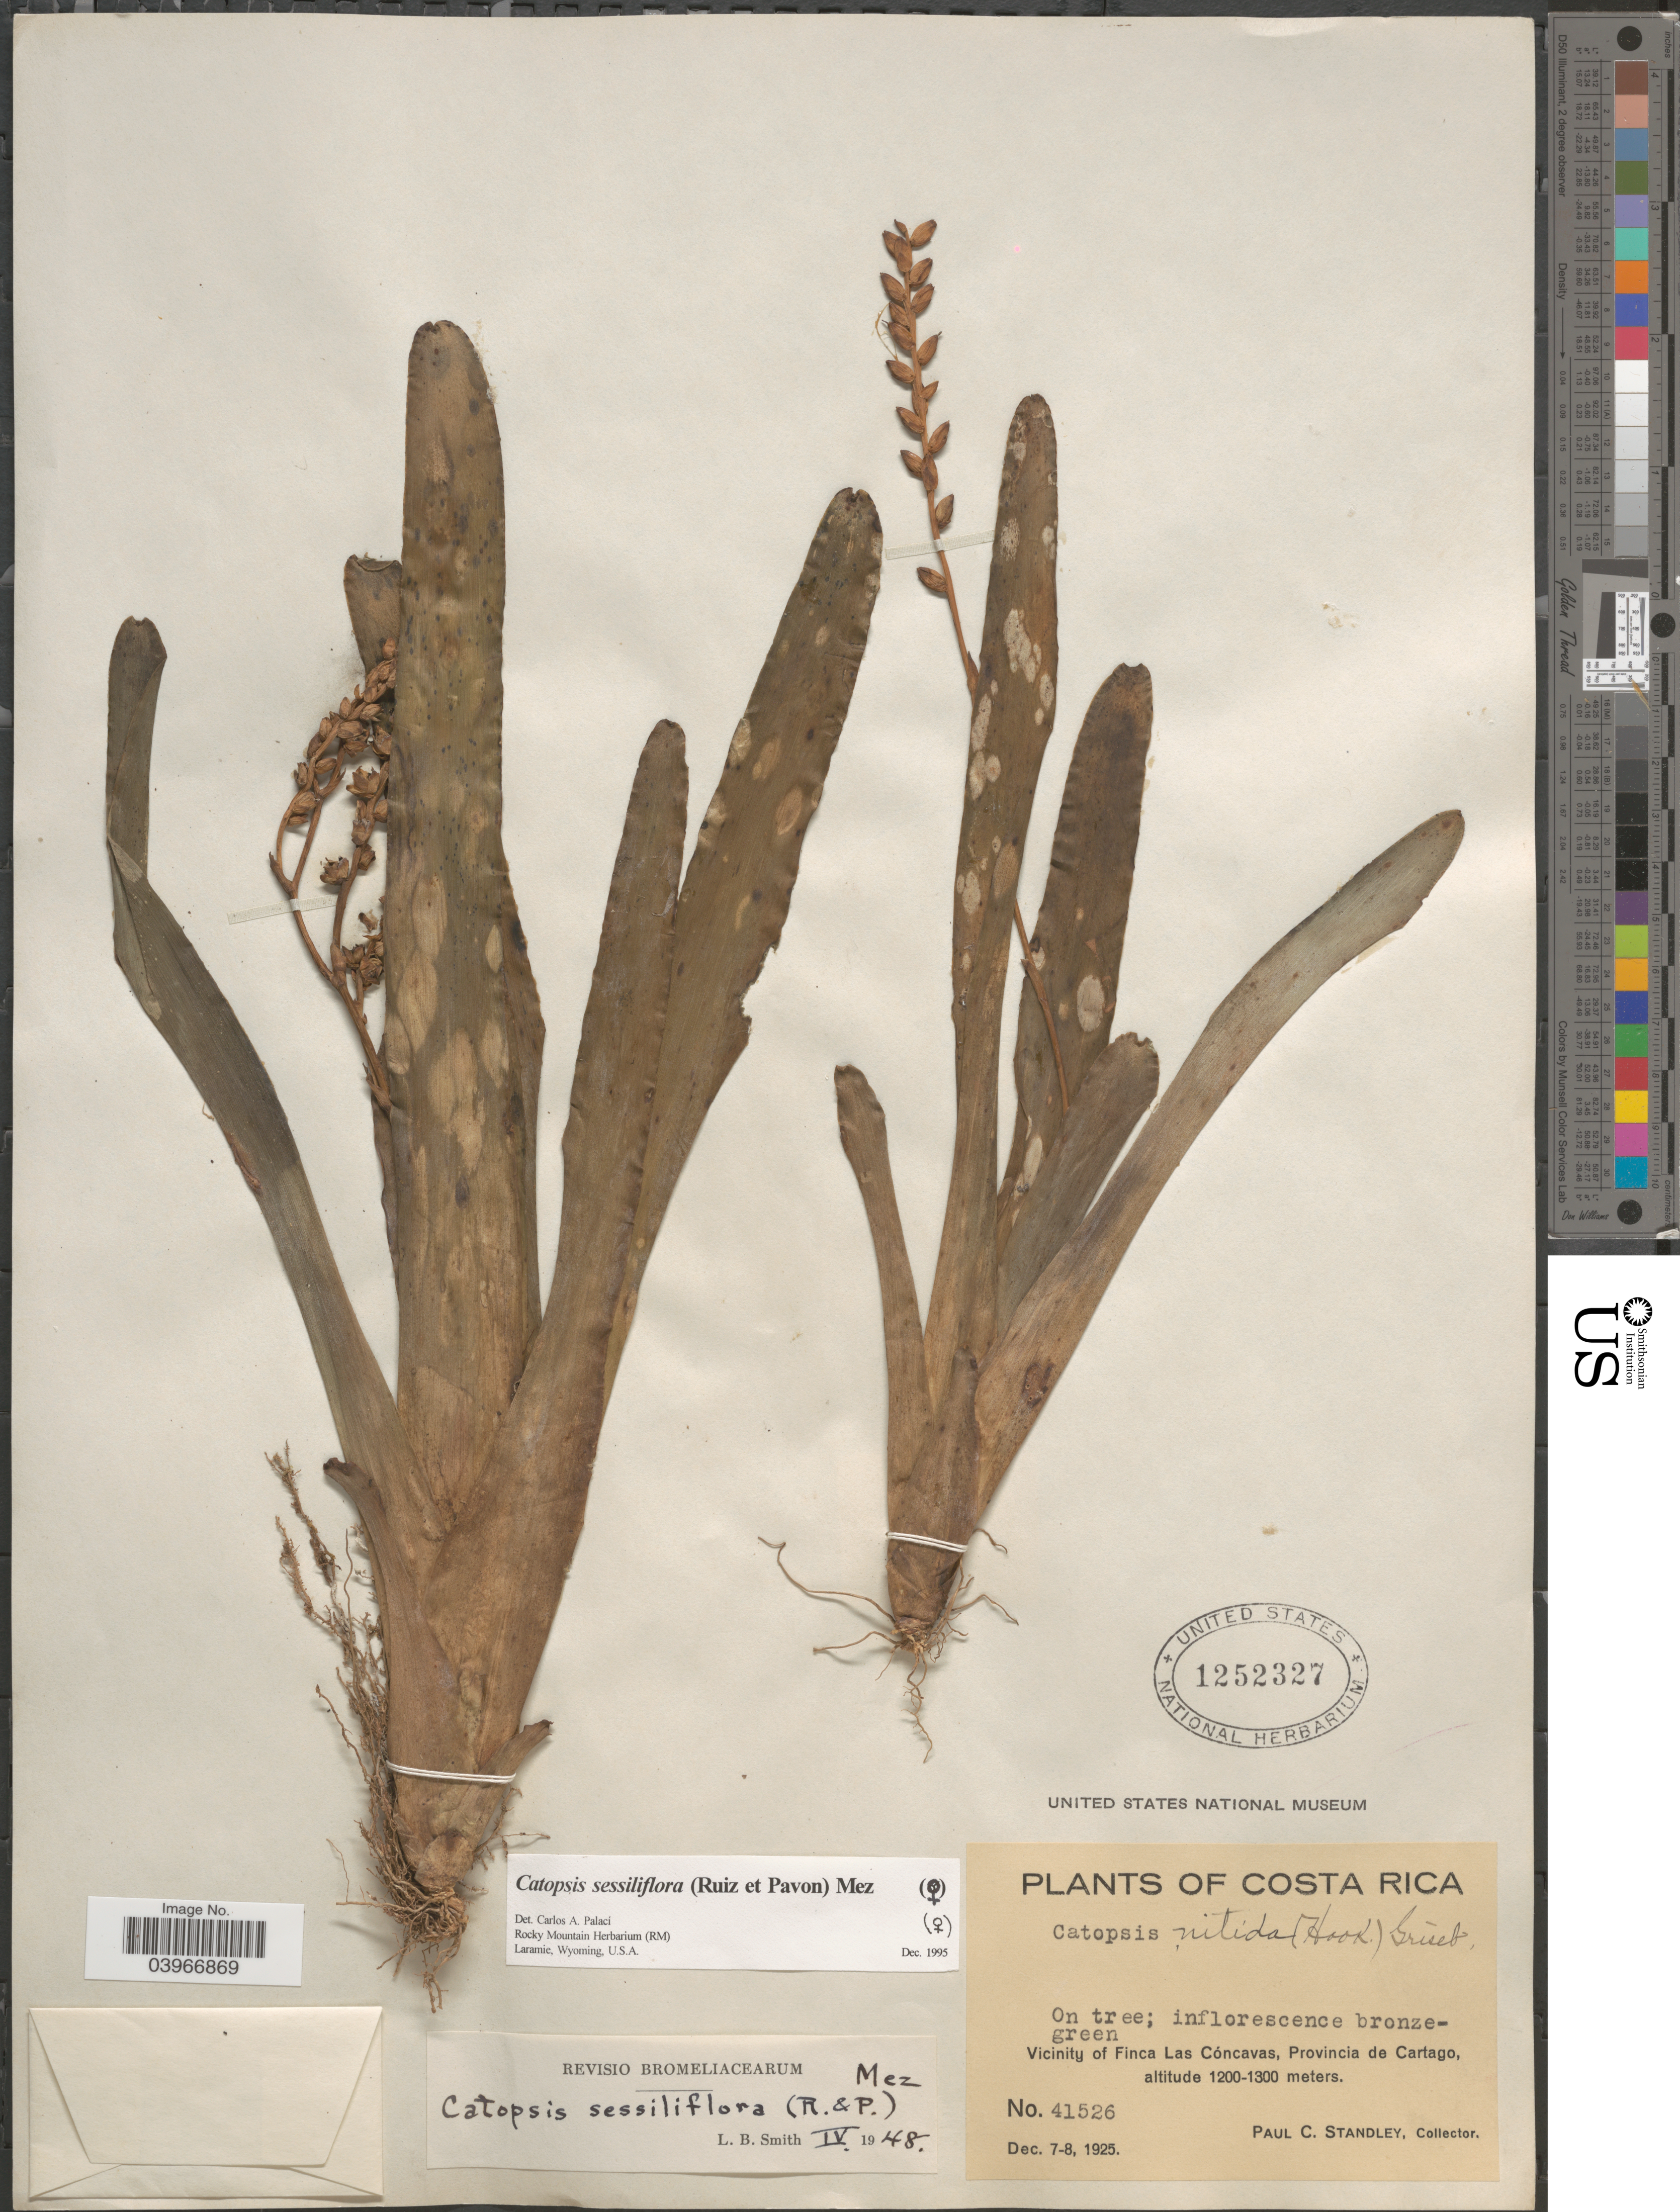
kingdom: Plantae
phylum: Tracheophyta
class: Liliopsida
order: Poales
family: Bromeliaceae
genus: Catopsis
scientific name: Catopsis sessiliflora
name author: (Ruiz & Pav.) Mez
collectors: P. C. Standley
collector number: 41526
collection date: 1925-12-07/1925-12-08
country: Costa Rica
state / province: Cartago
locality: Vicinity of Finca Las Cóncavas.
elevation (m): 1200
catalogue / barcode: US 1252327